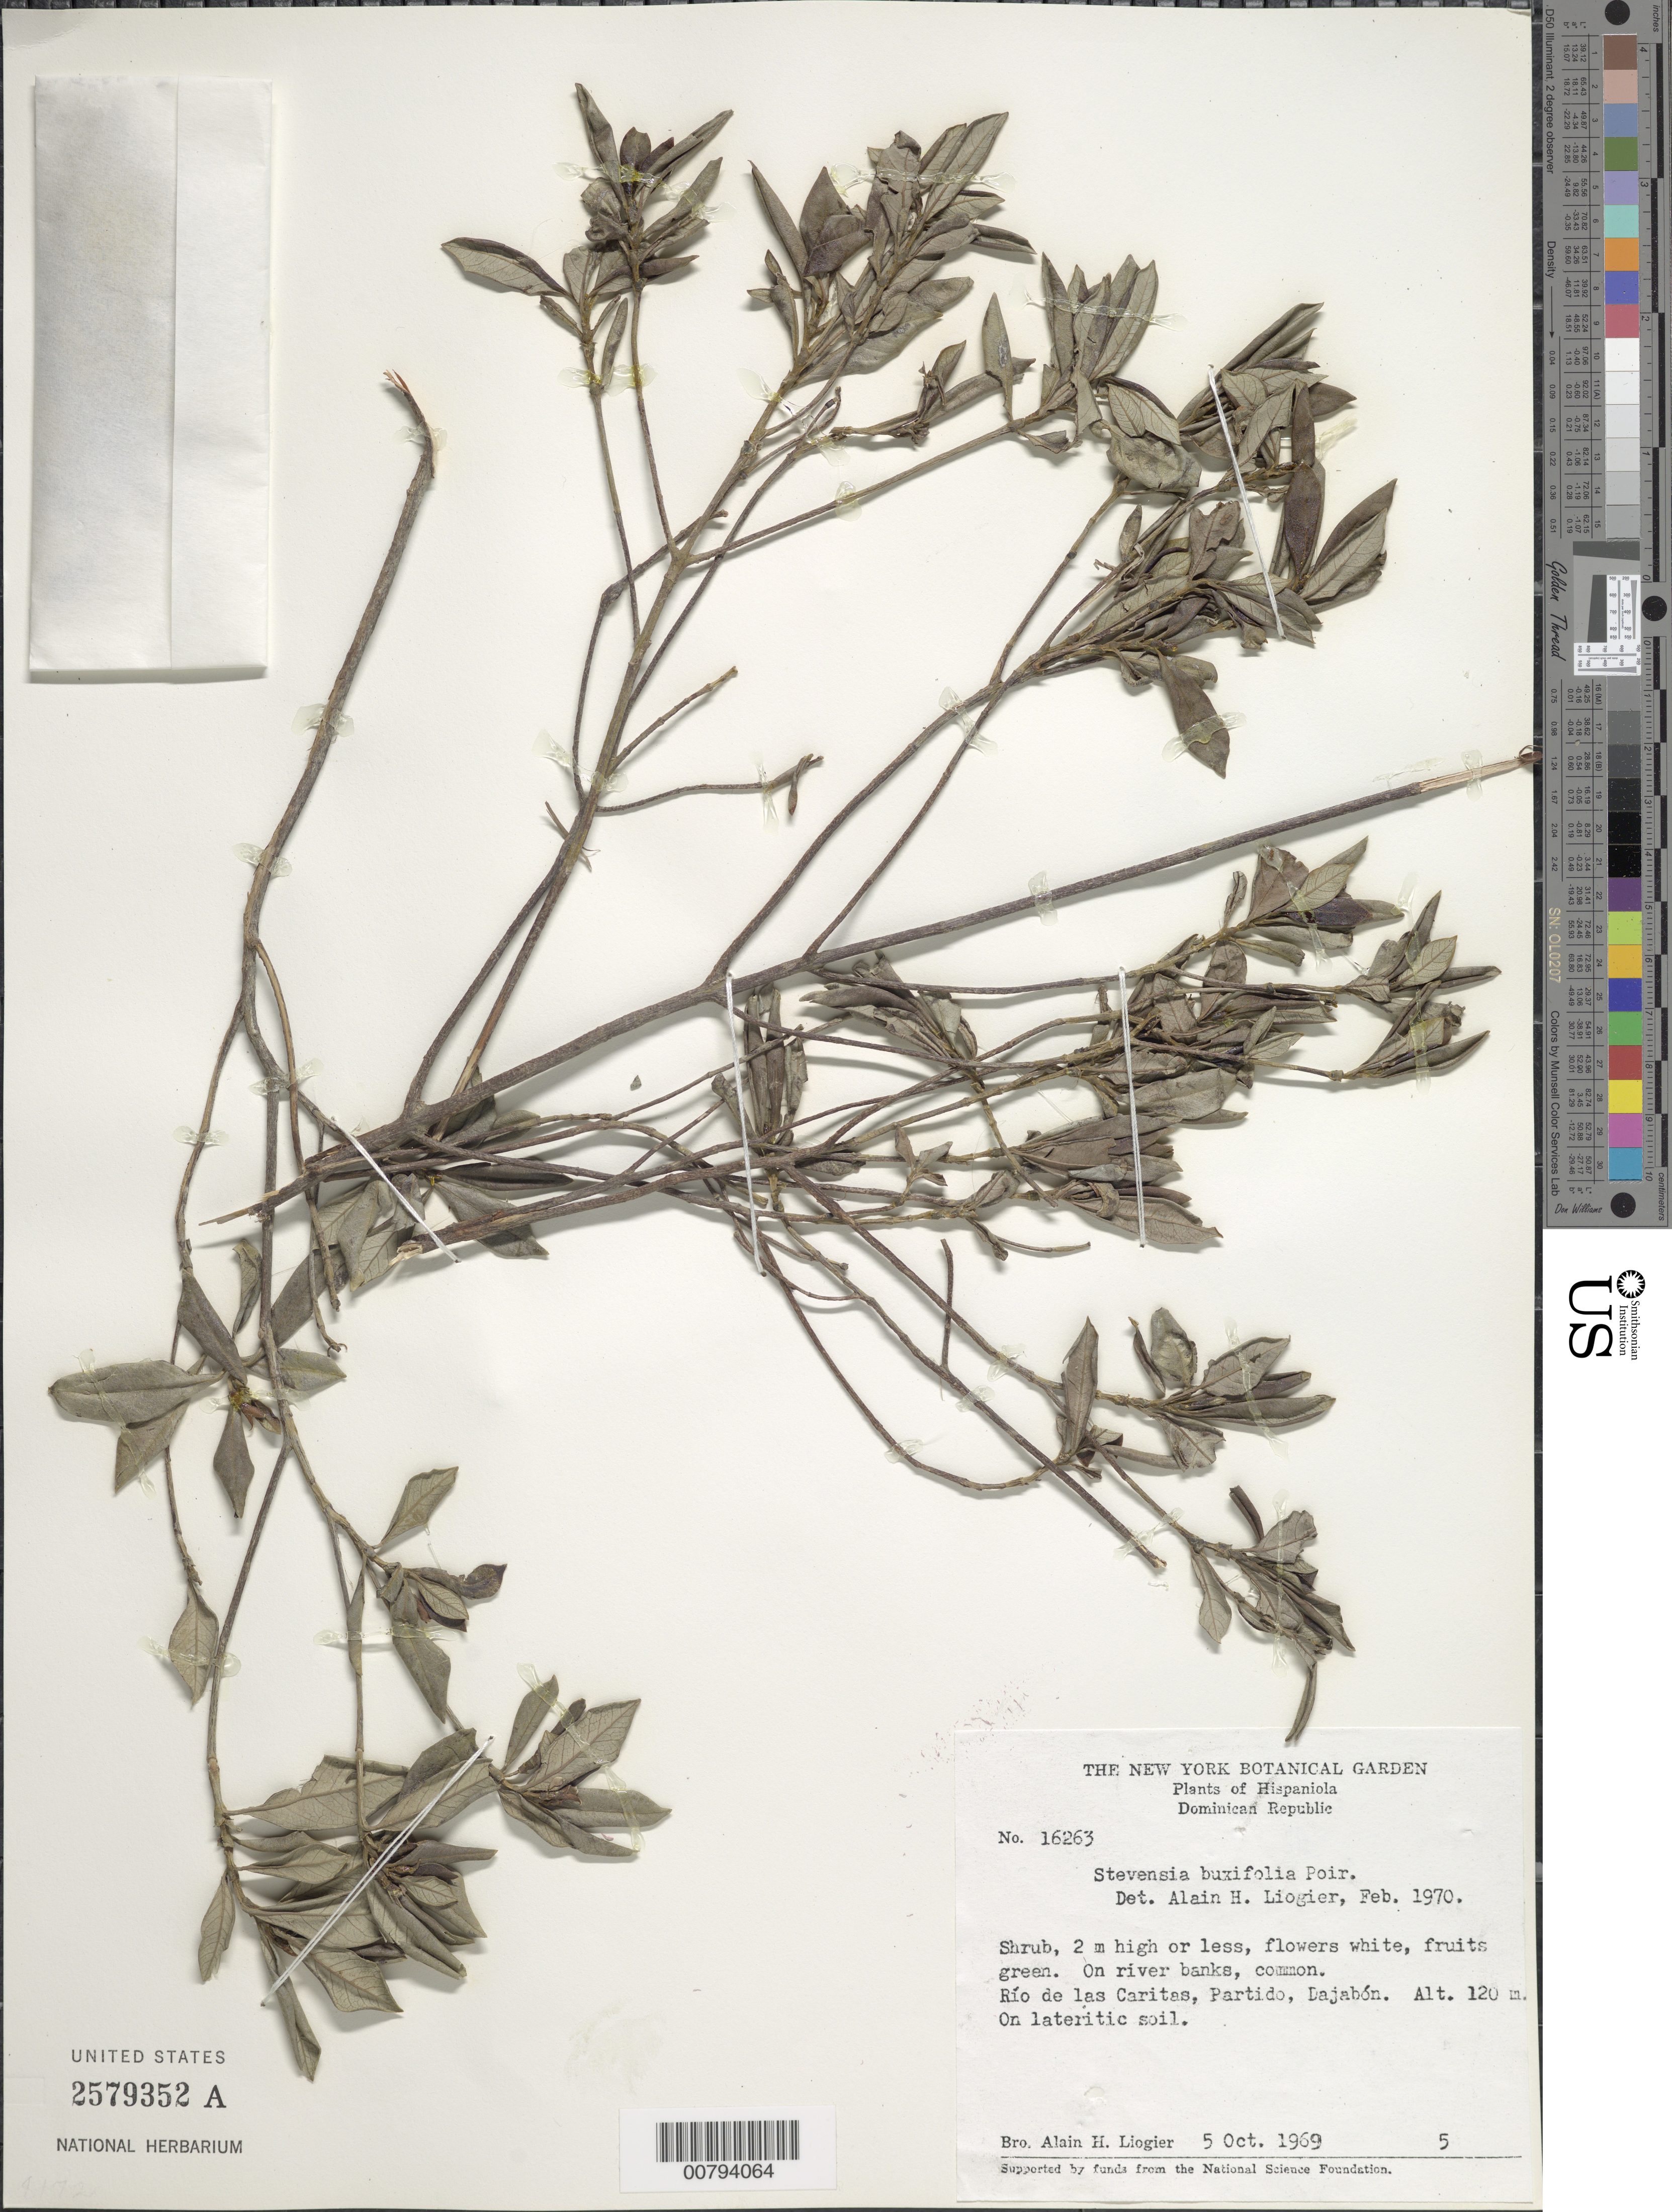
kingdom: Plantae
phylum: Tracheophyta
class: Magnoliopsida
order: Gentianales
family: Rubiaceae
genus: Stevensia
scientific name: Stevensia buxifolia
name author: Poit.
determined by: Liogier, Alain H.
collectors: A. H. Liogier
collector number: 16263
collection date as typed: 05 0ct 1969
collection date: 1969-10-05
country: Dominican Republic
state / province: Dajabon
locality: Rio de las Caritas, Partido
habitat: River banks, on lateritic soil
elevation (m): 120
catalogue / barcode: US 2579352